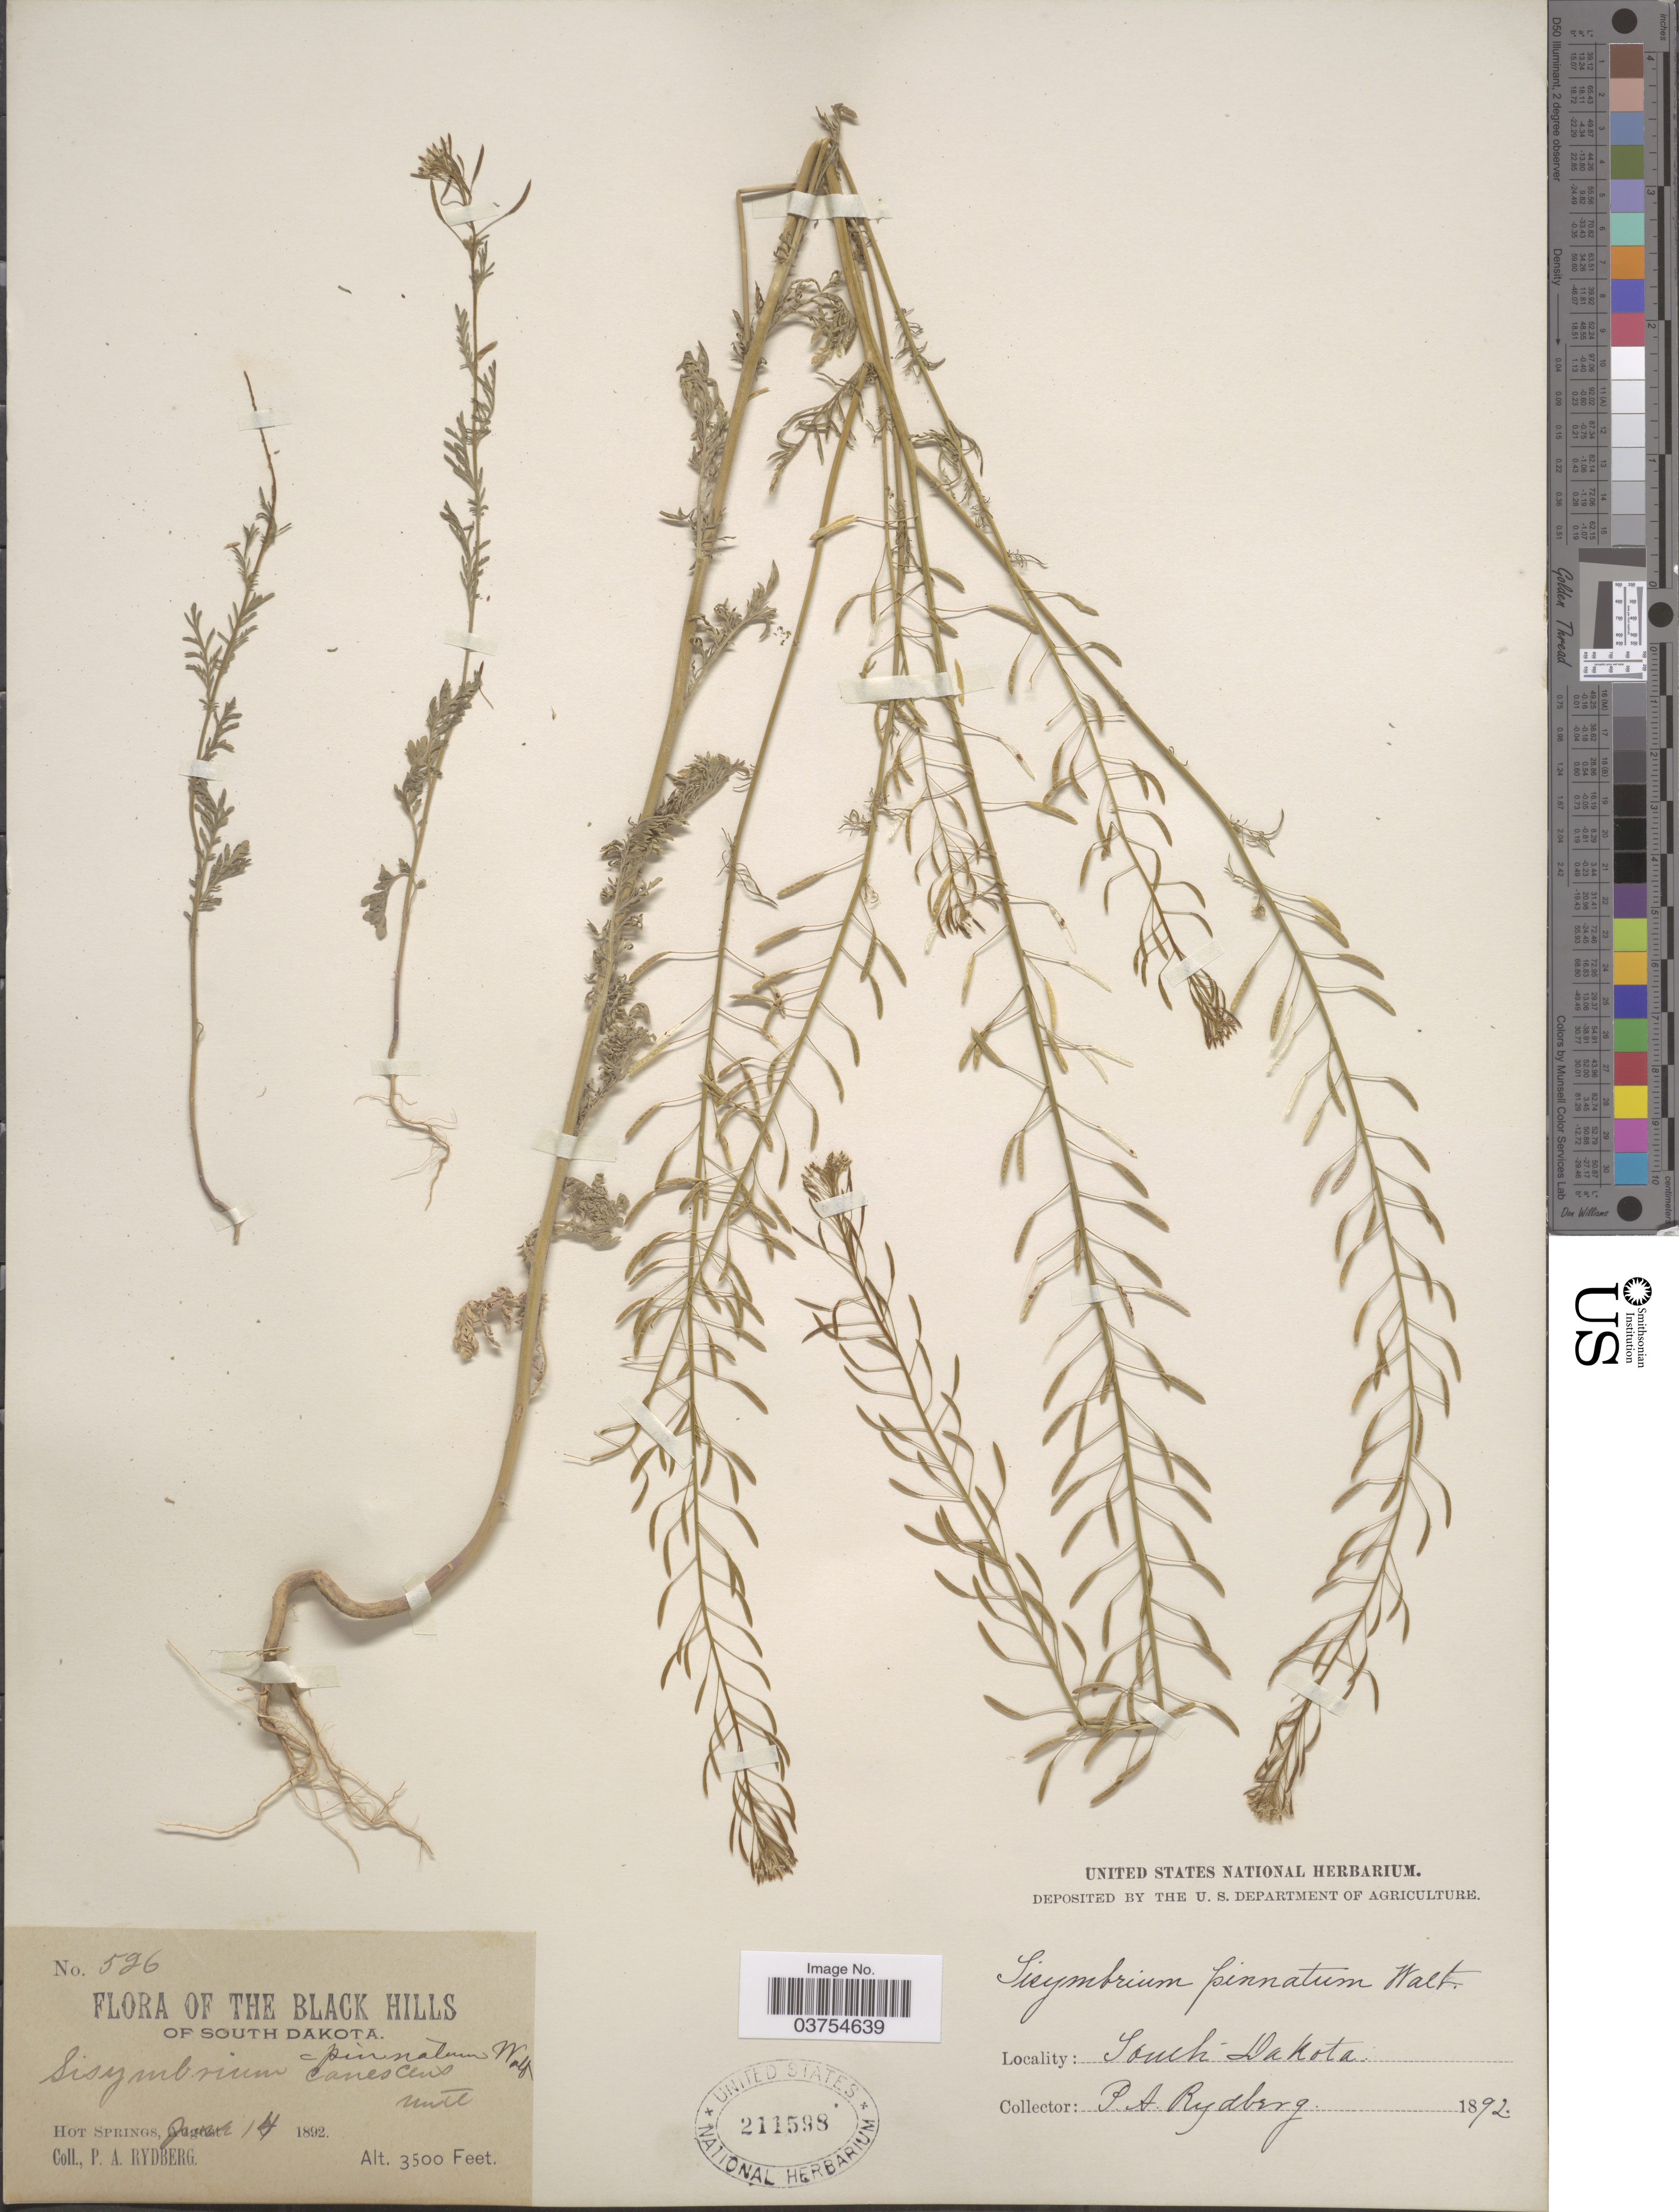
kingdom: Plantae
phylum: Tracheophyta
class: Magnoliopsida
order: Brassicales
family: Brassicaceae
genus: Descurainia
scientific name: Descurainia pinnata var. brachycarpa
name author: (Richardson) Fernald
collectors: P. A. Rydberg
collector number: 526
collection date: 1892-06-14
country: United States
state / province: South Dakota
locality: The Black Hills. Hot Springs.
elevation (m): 1067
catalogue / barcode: US 211598